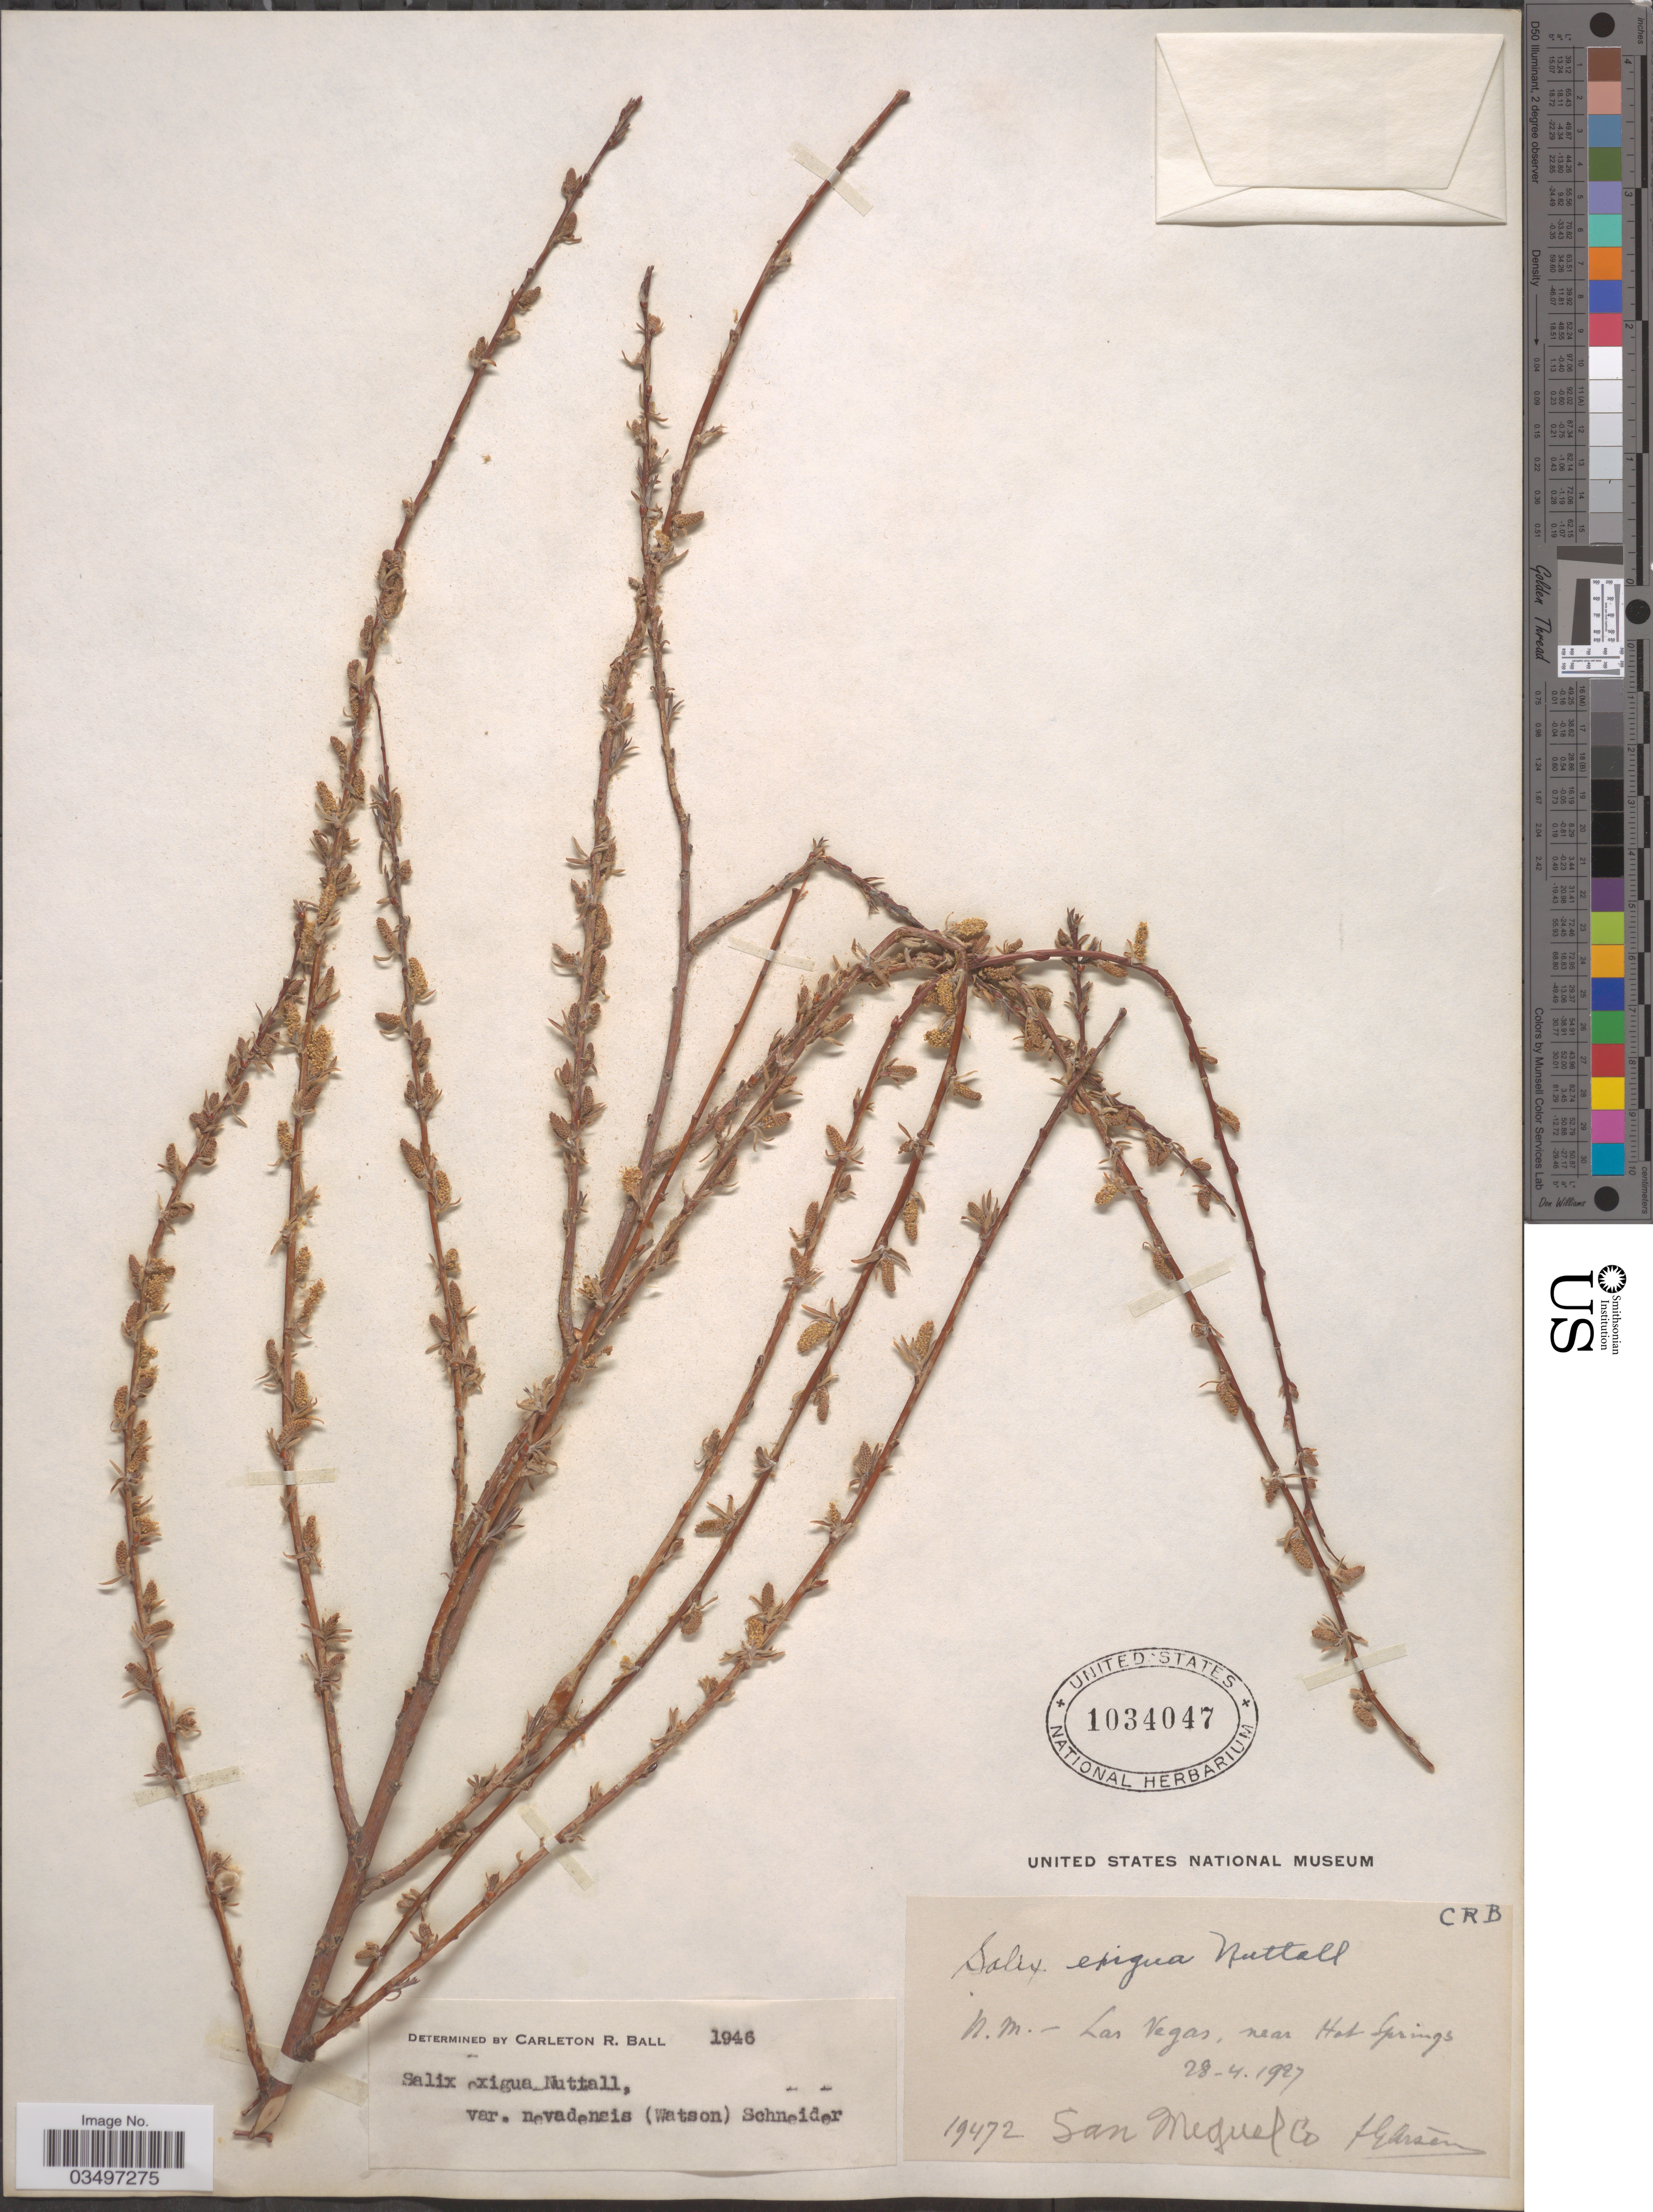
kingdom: Plantae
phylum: Tracheophyta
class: Magnoliopsida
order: Malpighiales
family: Salicaceae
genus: Salix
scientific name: Salix exigua var. nevadensis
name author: (S. Watson) C.K. Schneid.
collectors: Bro. G. Arsène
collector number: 19472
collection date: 1927-04-28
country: United States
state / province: New Mexico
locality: Las Vegas, near Hot Springs.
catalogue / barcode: US 1034047